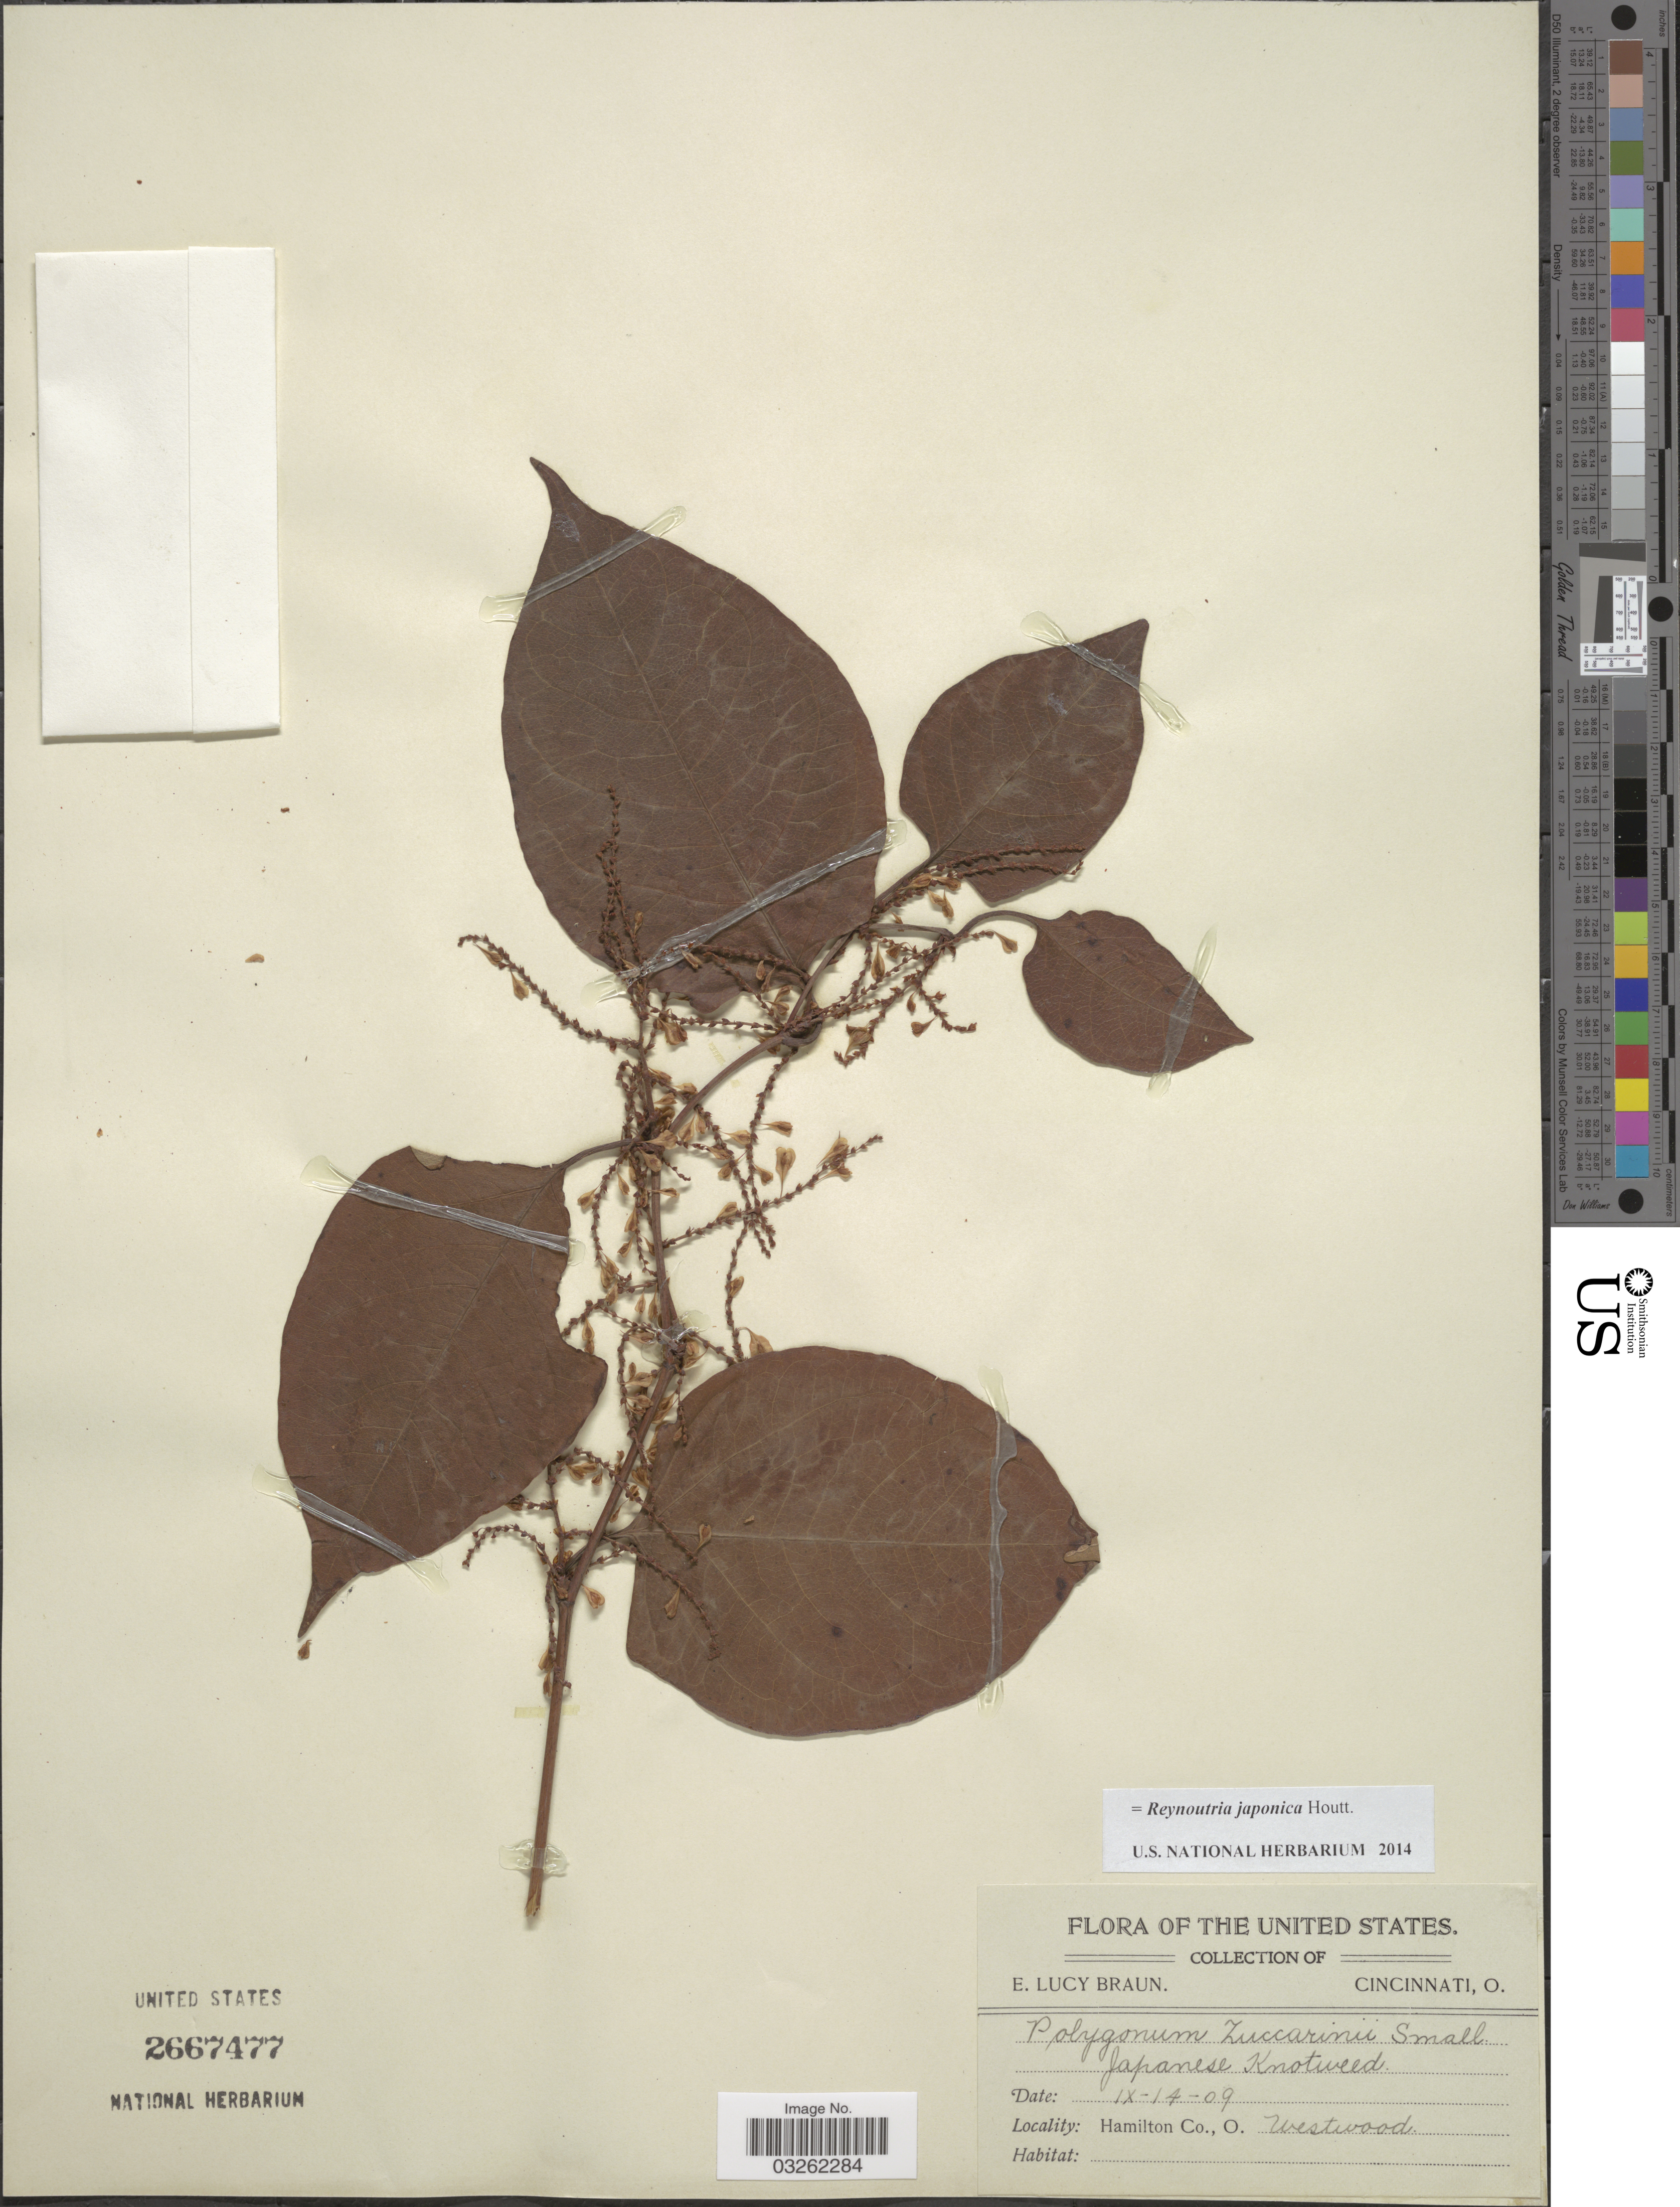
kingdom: Plantae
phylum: Tracheophyta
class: Magnoliopsida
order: Caryophyllales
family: Polygonaceae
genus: Reynoutria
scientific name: Reynoutria japonica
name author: Houtt.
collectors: E. L. Braun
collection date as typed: Transcribed d/m/y: 14/9/9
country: United States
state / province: Ohio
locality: Hamilton Co., Westwood.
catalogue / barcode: US 2667477